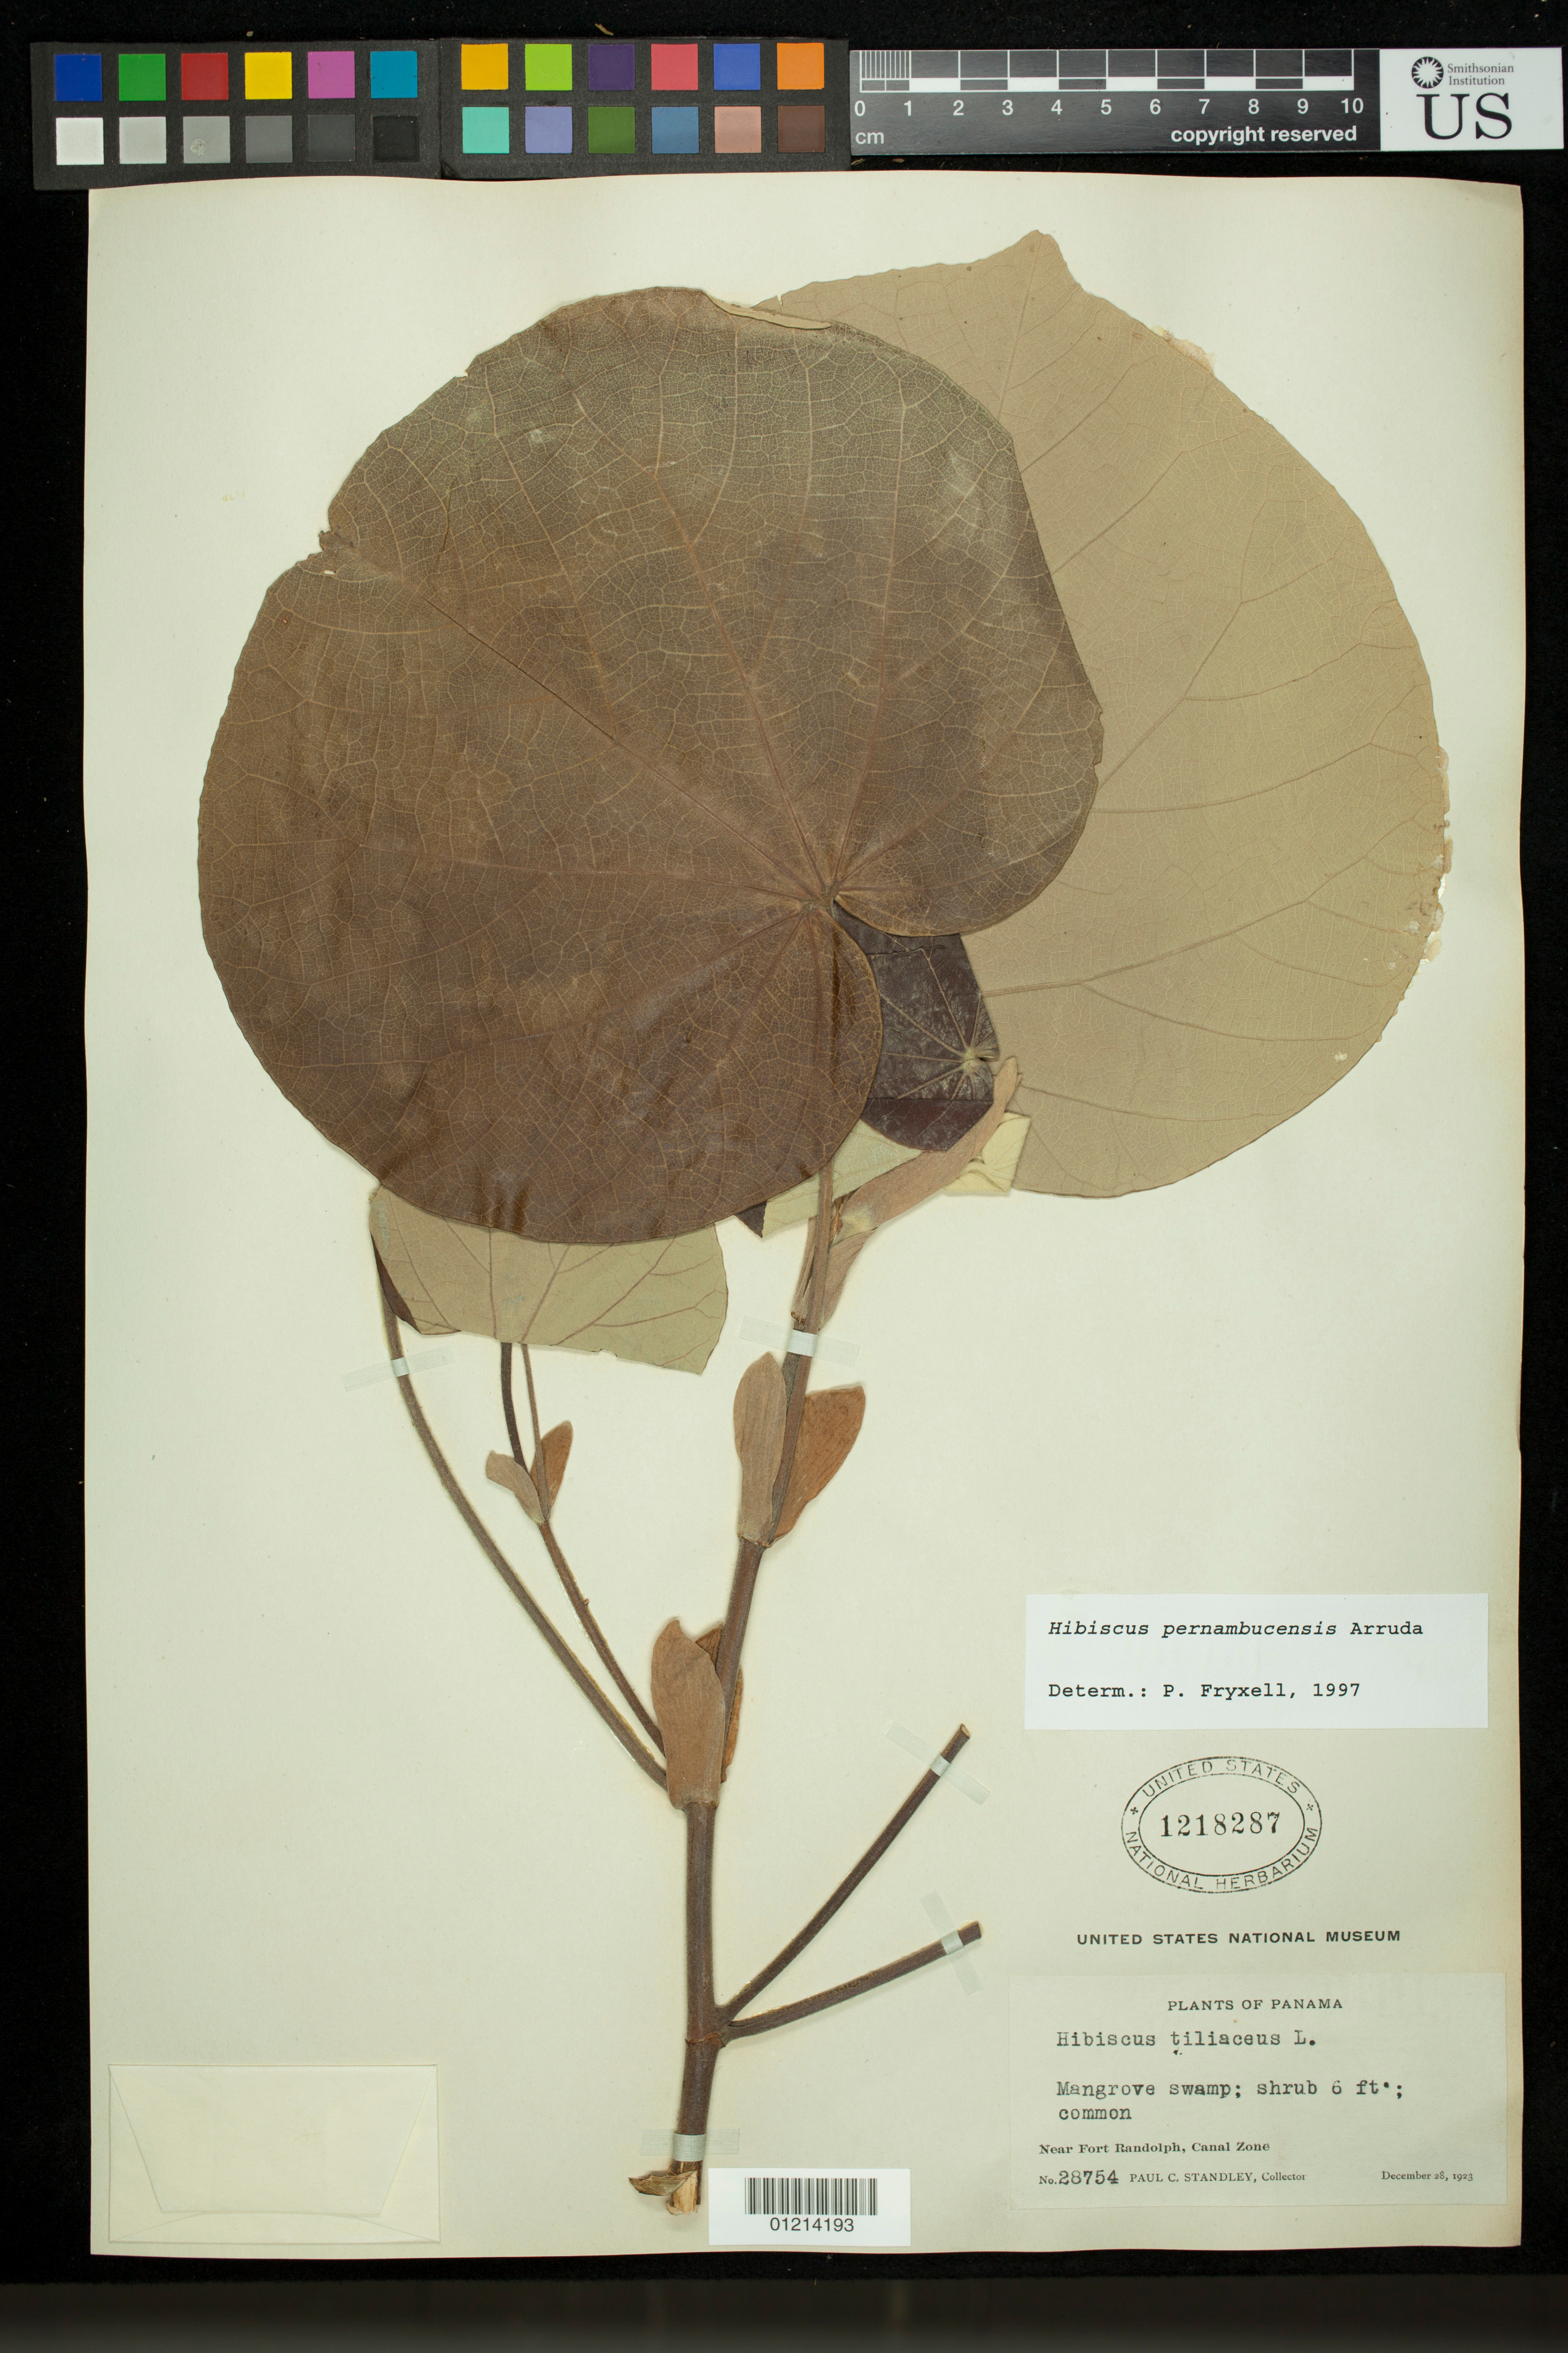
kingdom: Plantae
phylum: Tracheophyta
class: Magnoliopsida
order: Malvales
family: Malvaceae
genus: Talipariti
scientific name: Talipariti tiliaceum var. pernambucense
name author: (Arruda) Fryxell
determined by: Dorr, Laurence J., Curator (BOT), Smithsonian Institution - National Museum of Natural History (UNITED STATES)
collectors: P. C. Standley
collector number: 28754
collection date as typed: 28 Dec 1923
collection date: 1923-12-28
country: Panama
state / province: Colón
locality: Mangrove swamp. Near Fort Randolph, Canal Zone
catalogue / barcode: US 1218287